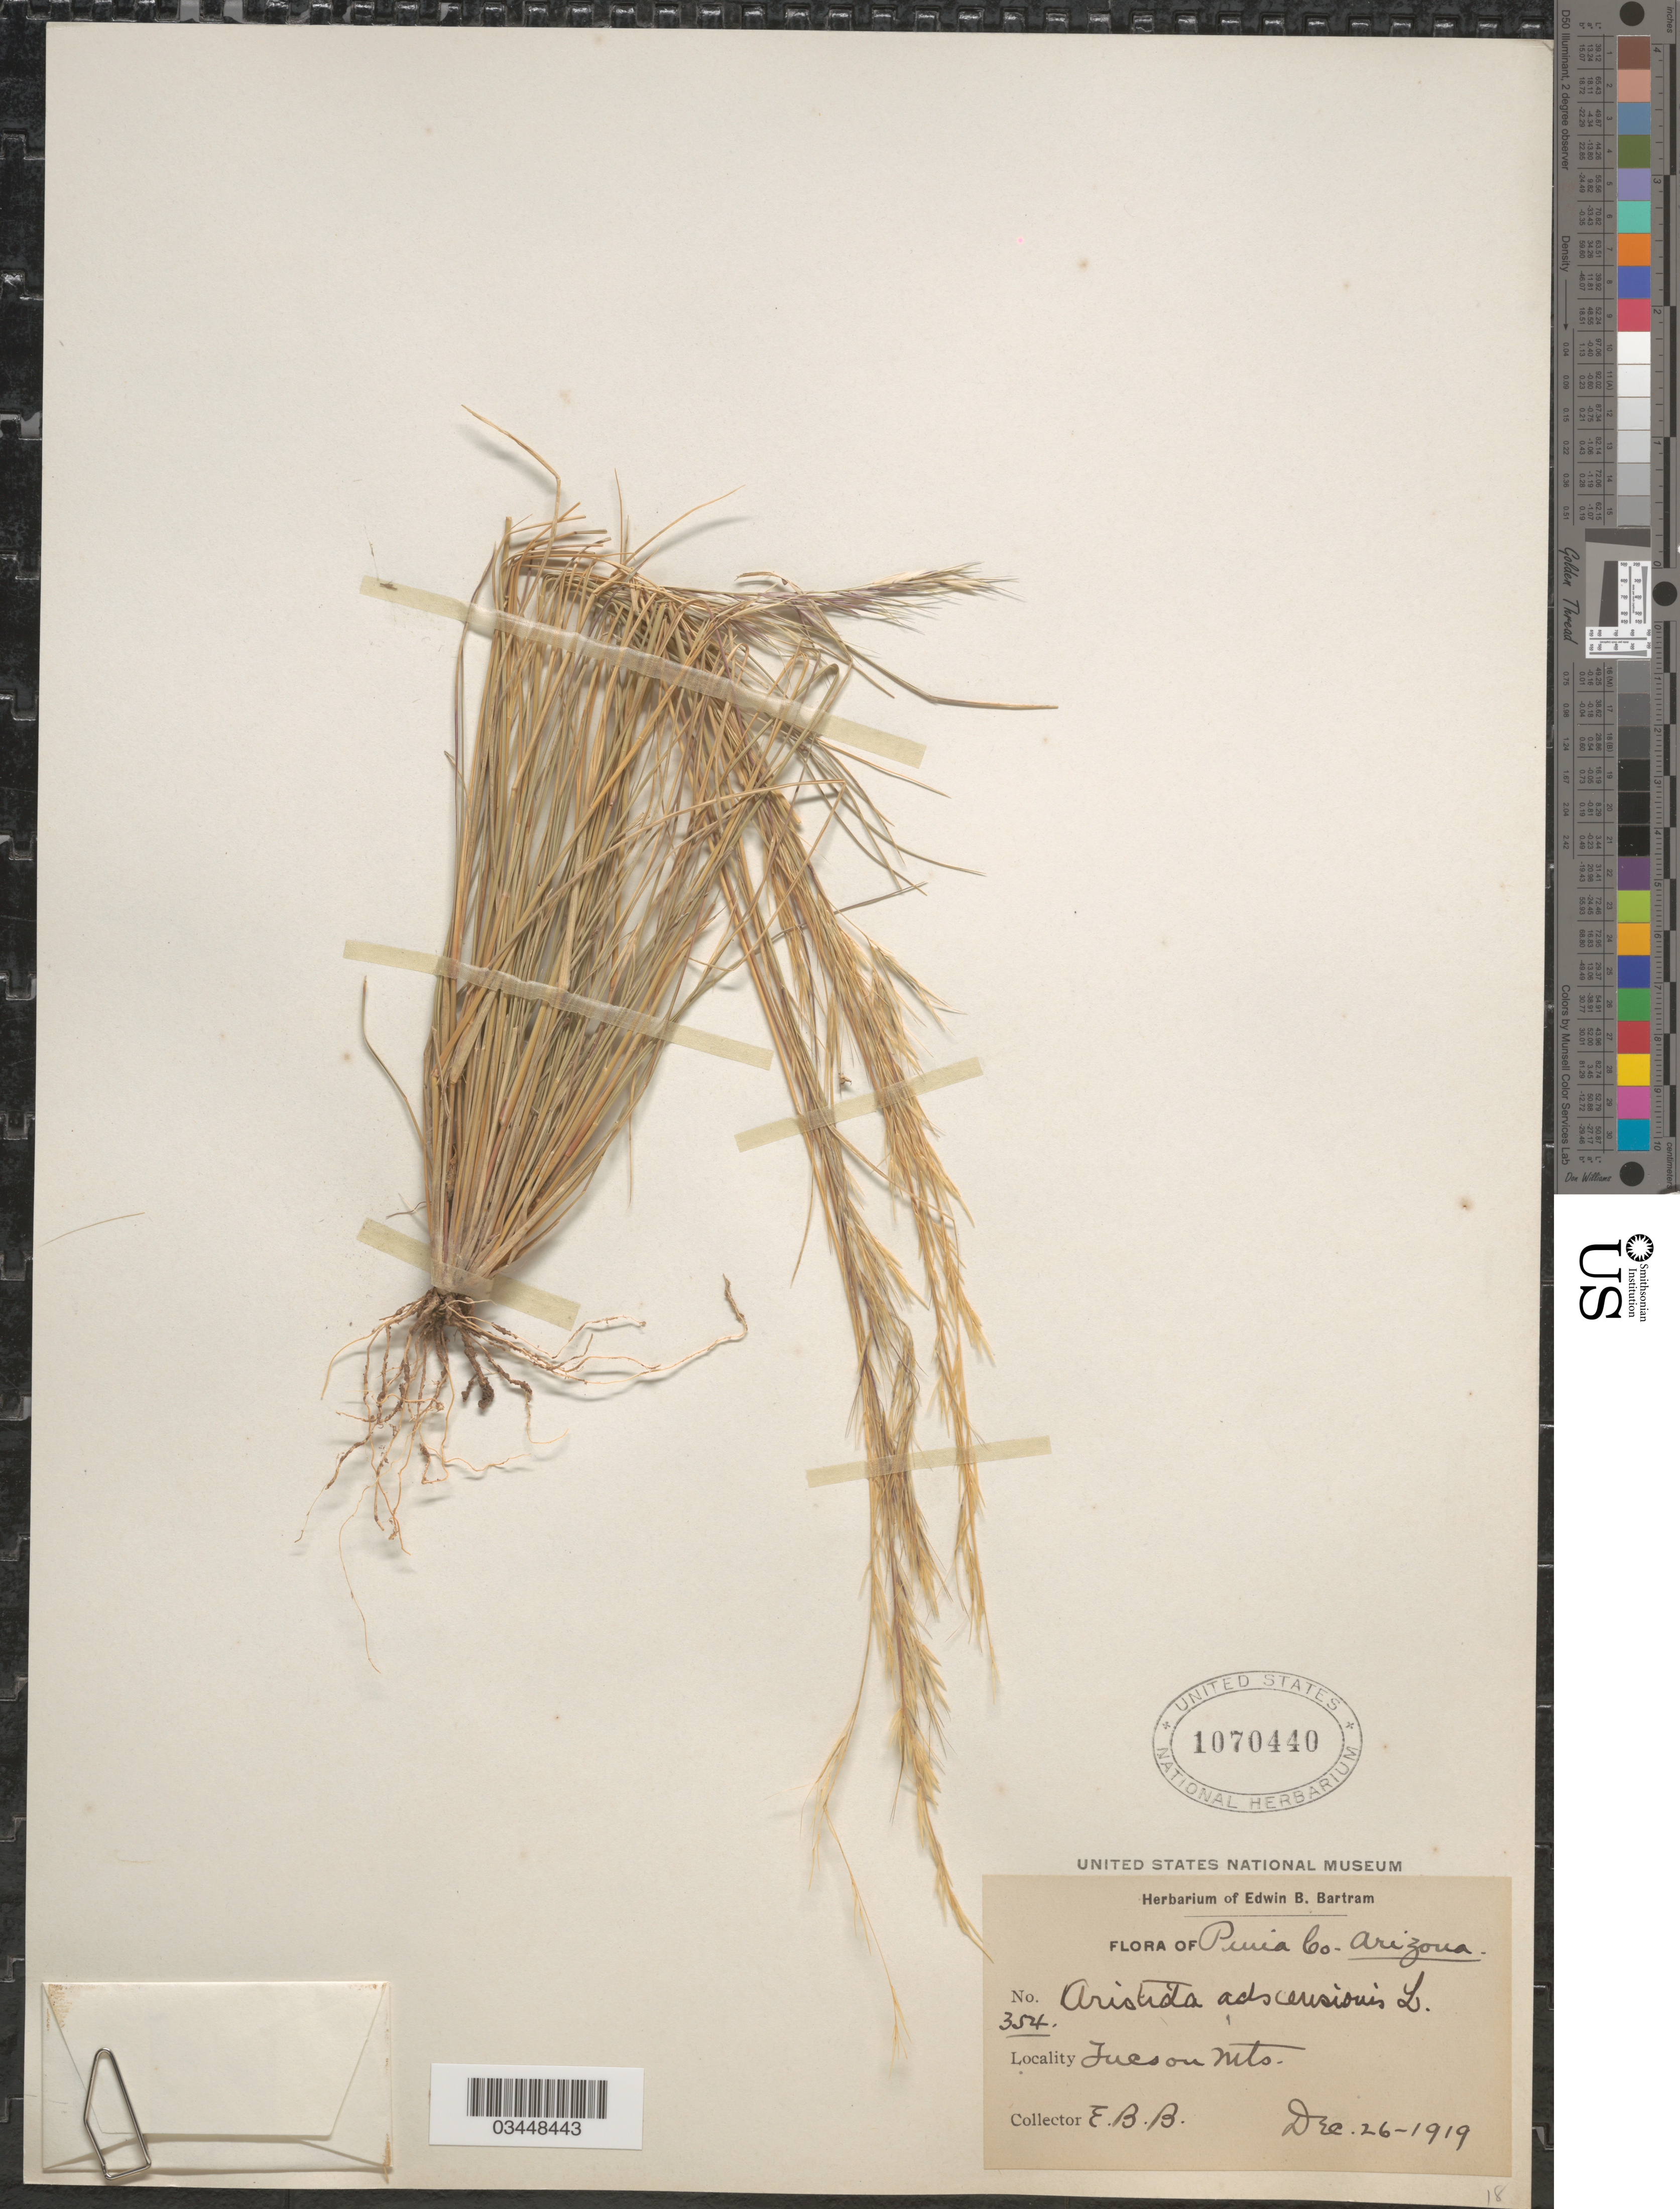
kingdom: Plantae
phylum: Tracheophyta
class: Liliopsida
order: Poales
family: Poaceae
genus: Aristida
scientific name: Aristida adscensionis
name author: L.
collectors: E. B. Bartram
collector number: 354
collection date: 1919-12-26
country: United States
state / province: Arizona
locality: Pima Co. Tucson Mts.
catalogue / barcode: US 1070440